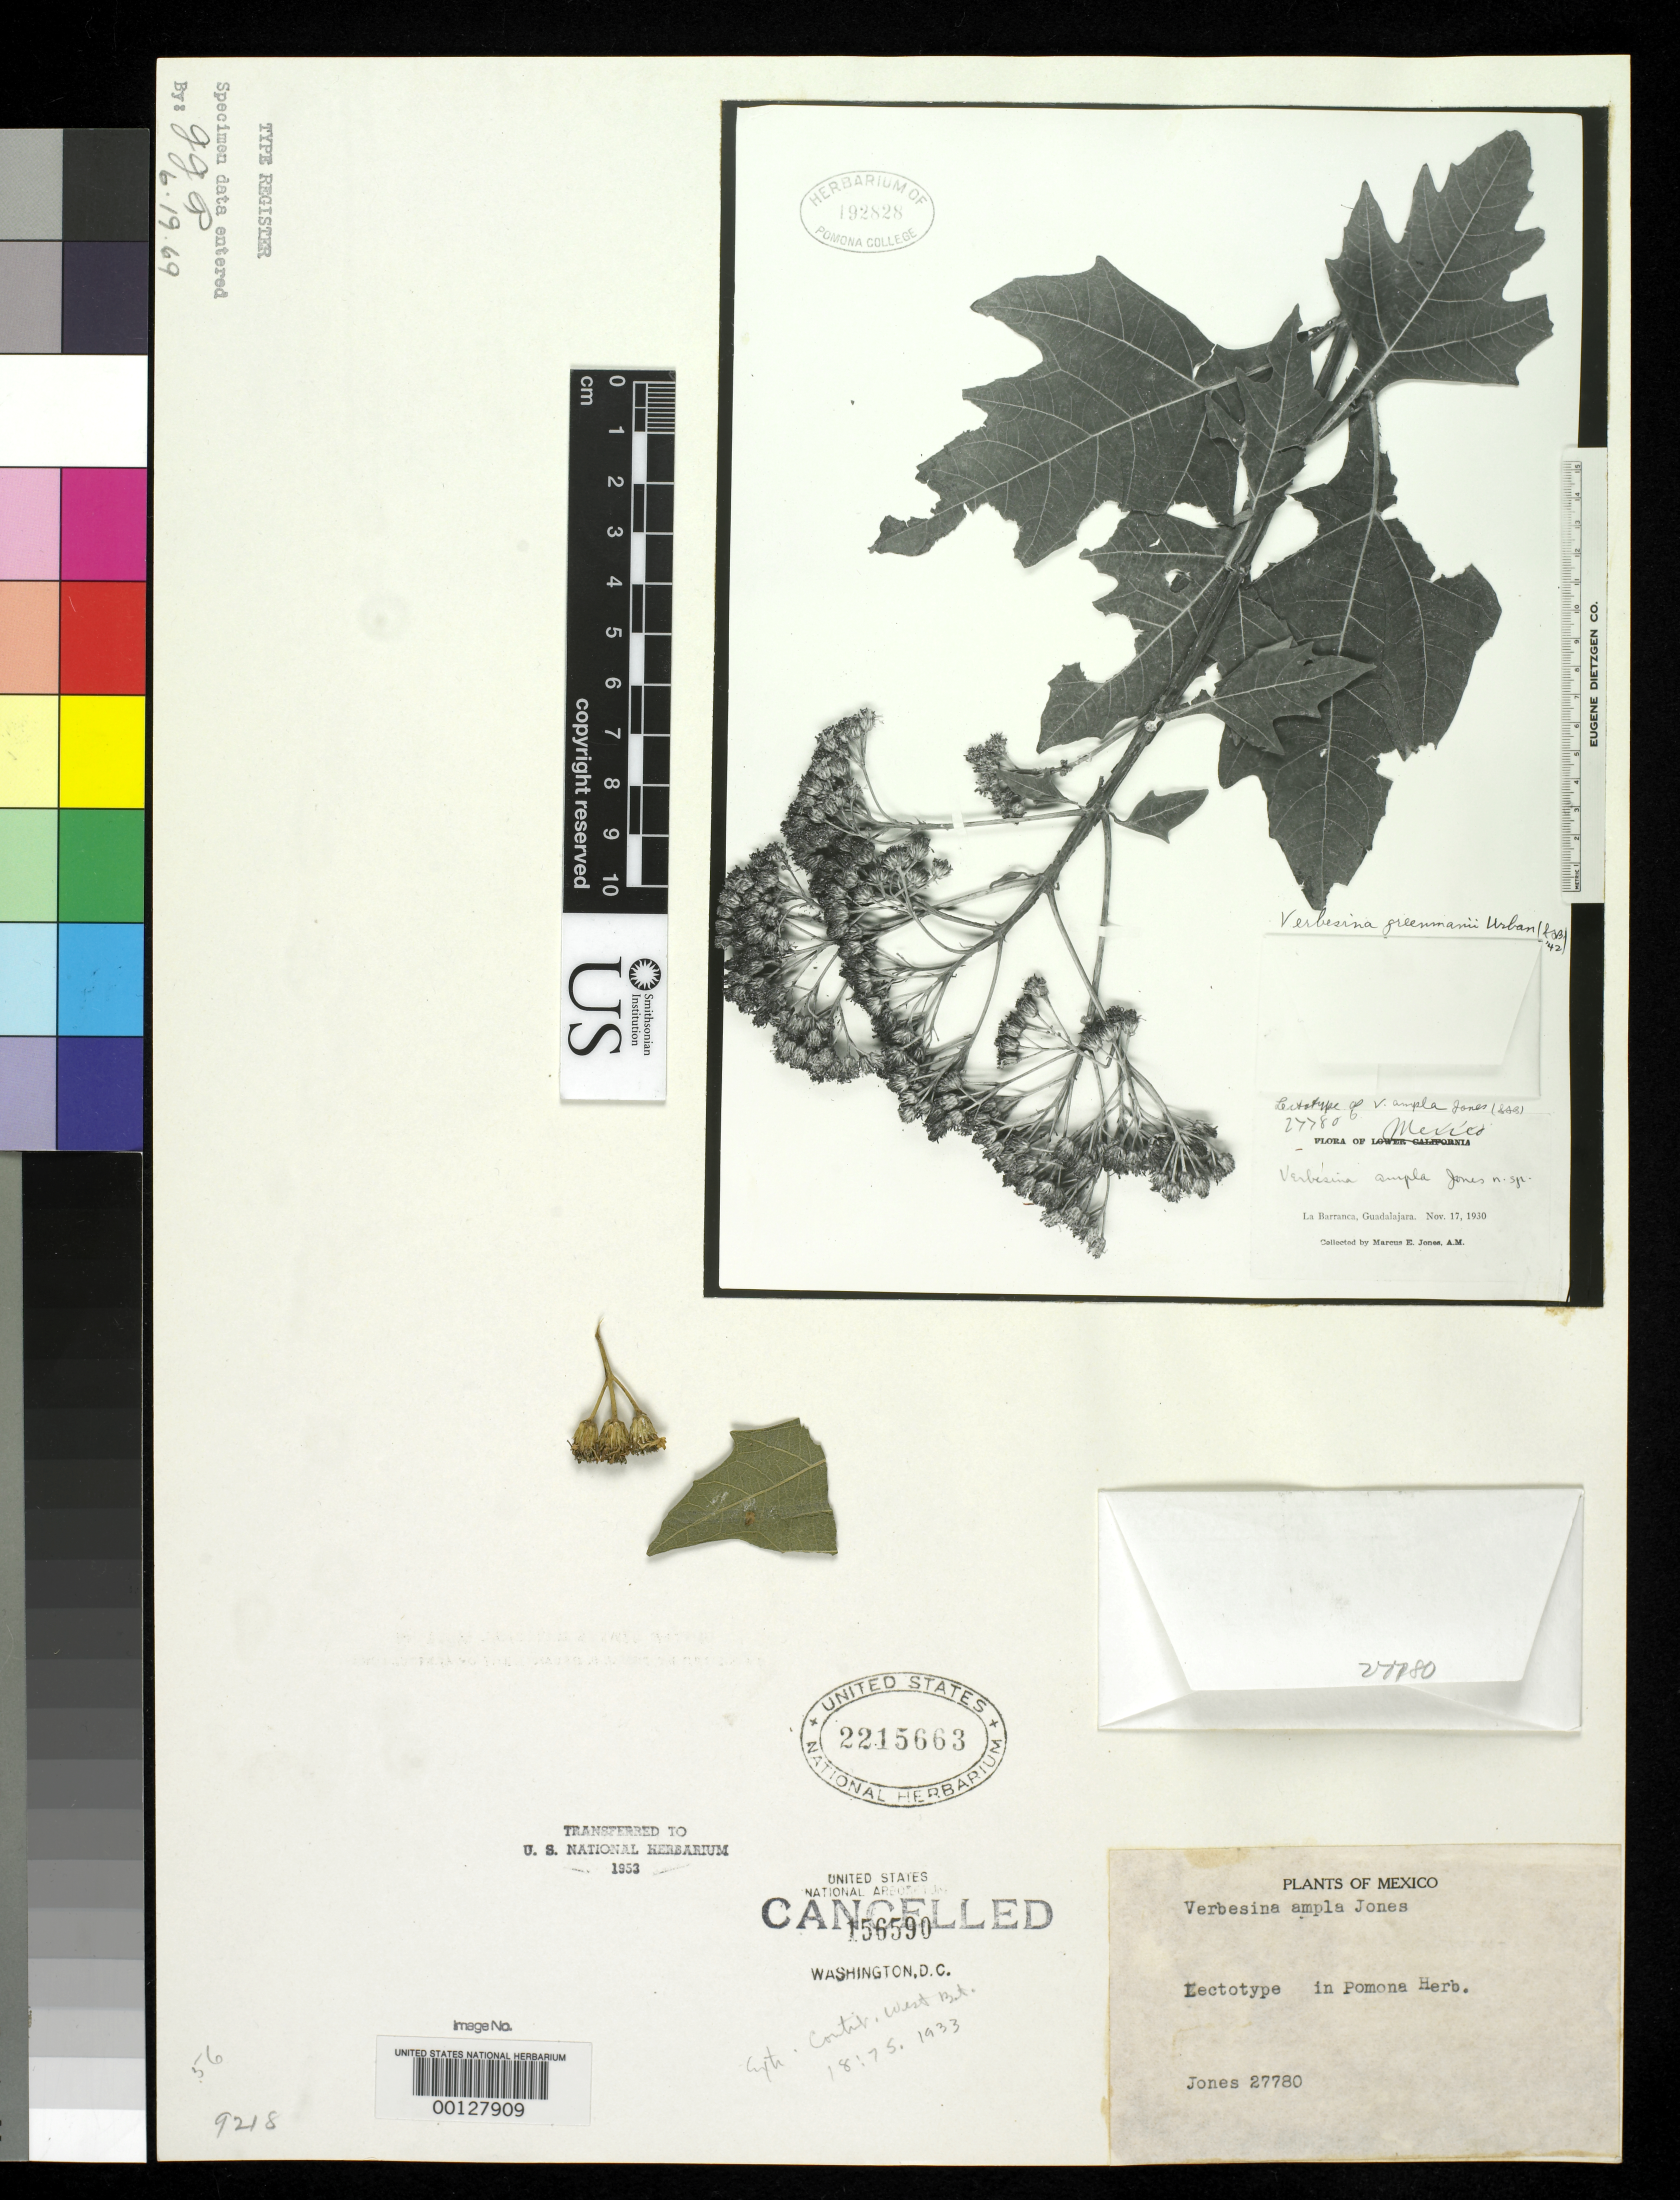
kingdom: Plantae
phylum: Tracheophyta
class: Magnoliopsida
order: Asterales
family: Asteraceae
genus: Verbesina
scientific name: Verbesina ampla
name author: M.E. Jones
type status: Isotype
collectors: M. E. Jones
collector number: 27780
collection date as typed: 17 Nov 1930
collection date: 1930-11-17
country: Mexico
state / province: Jalisco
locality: La Barranca.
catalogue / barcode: US 2215663